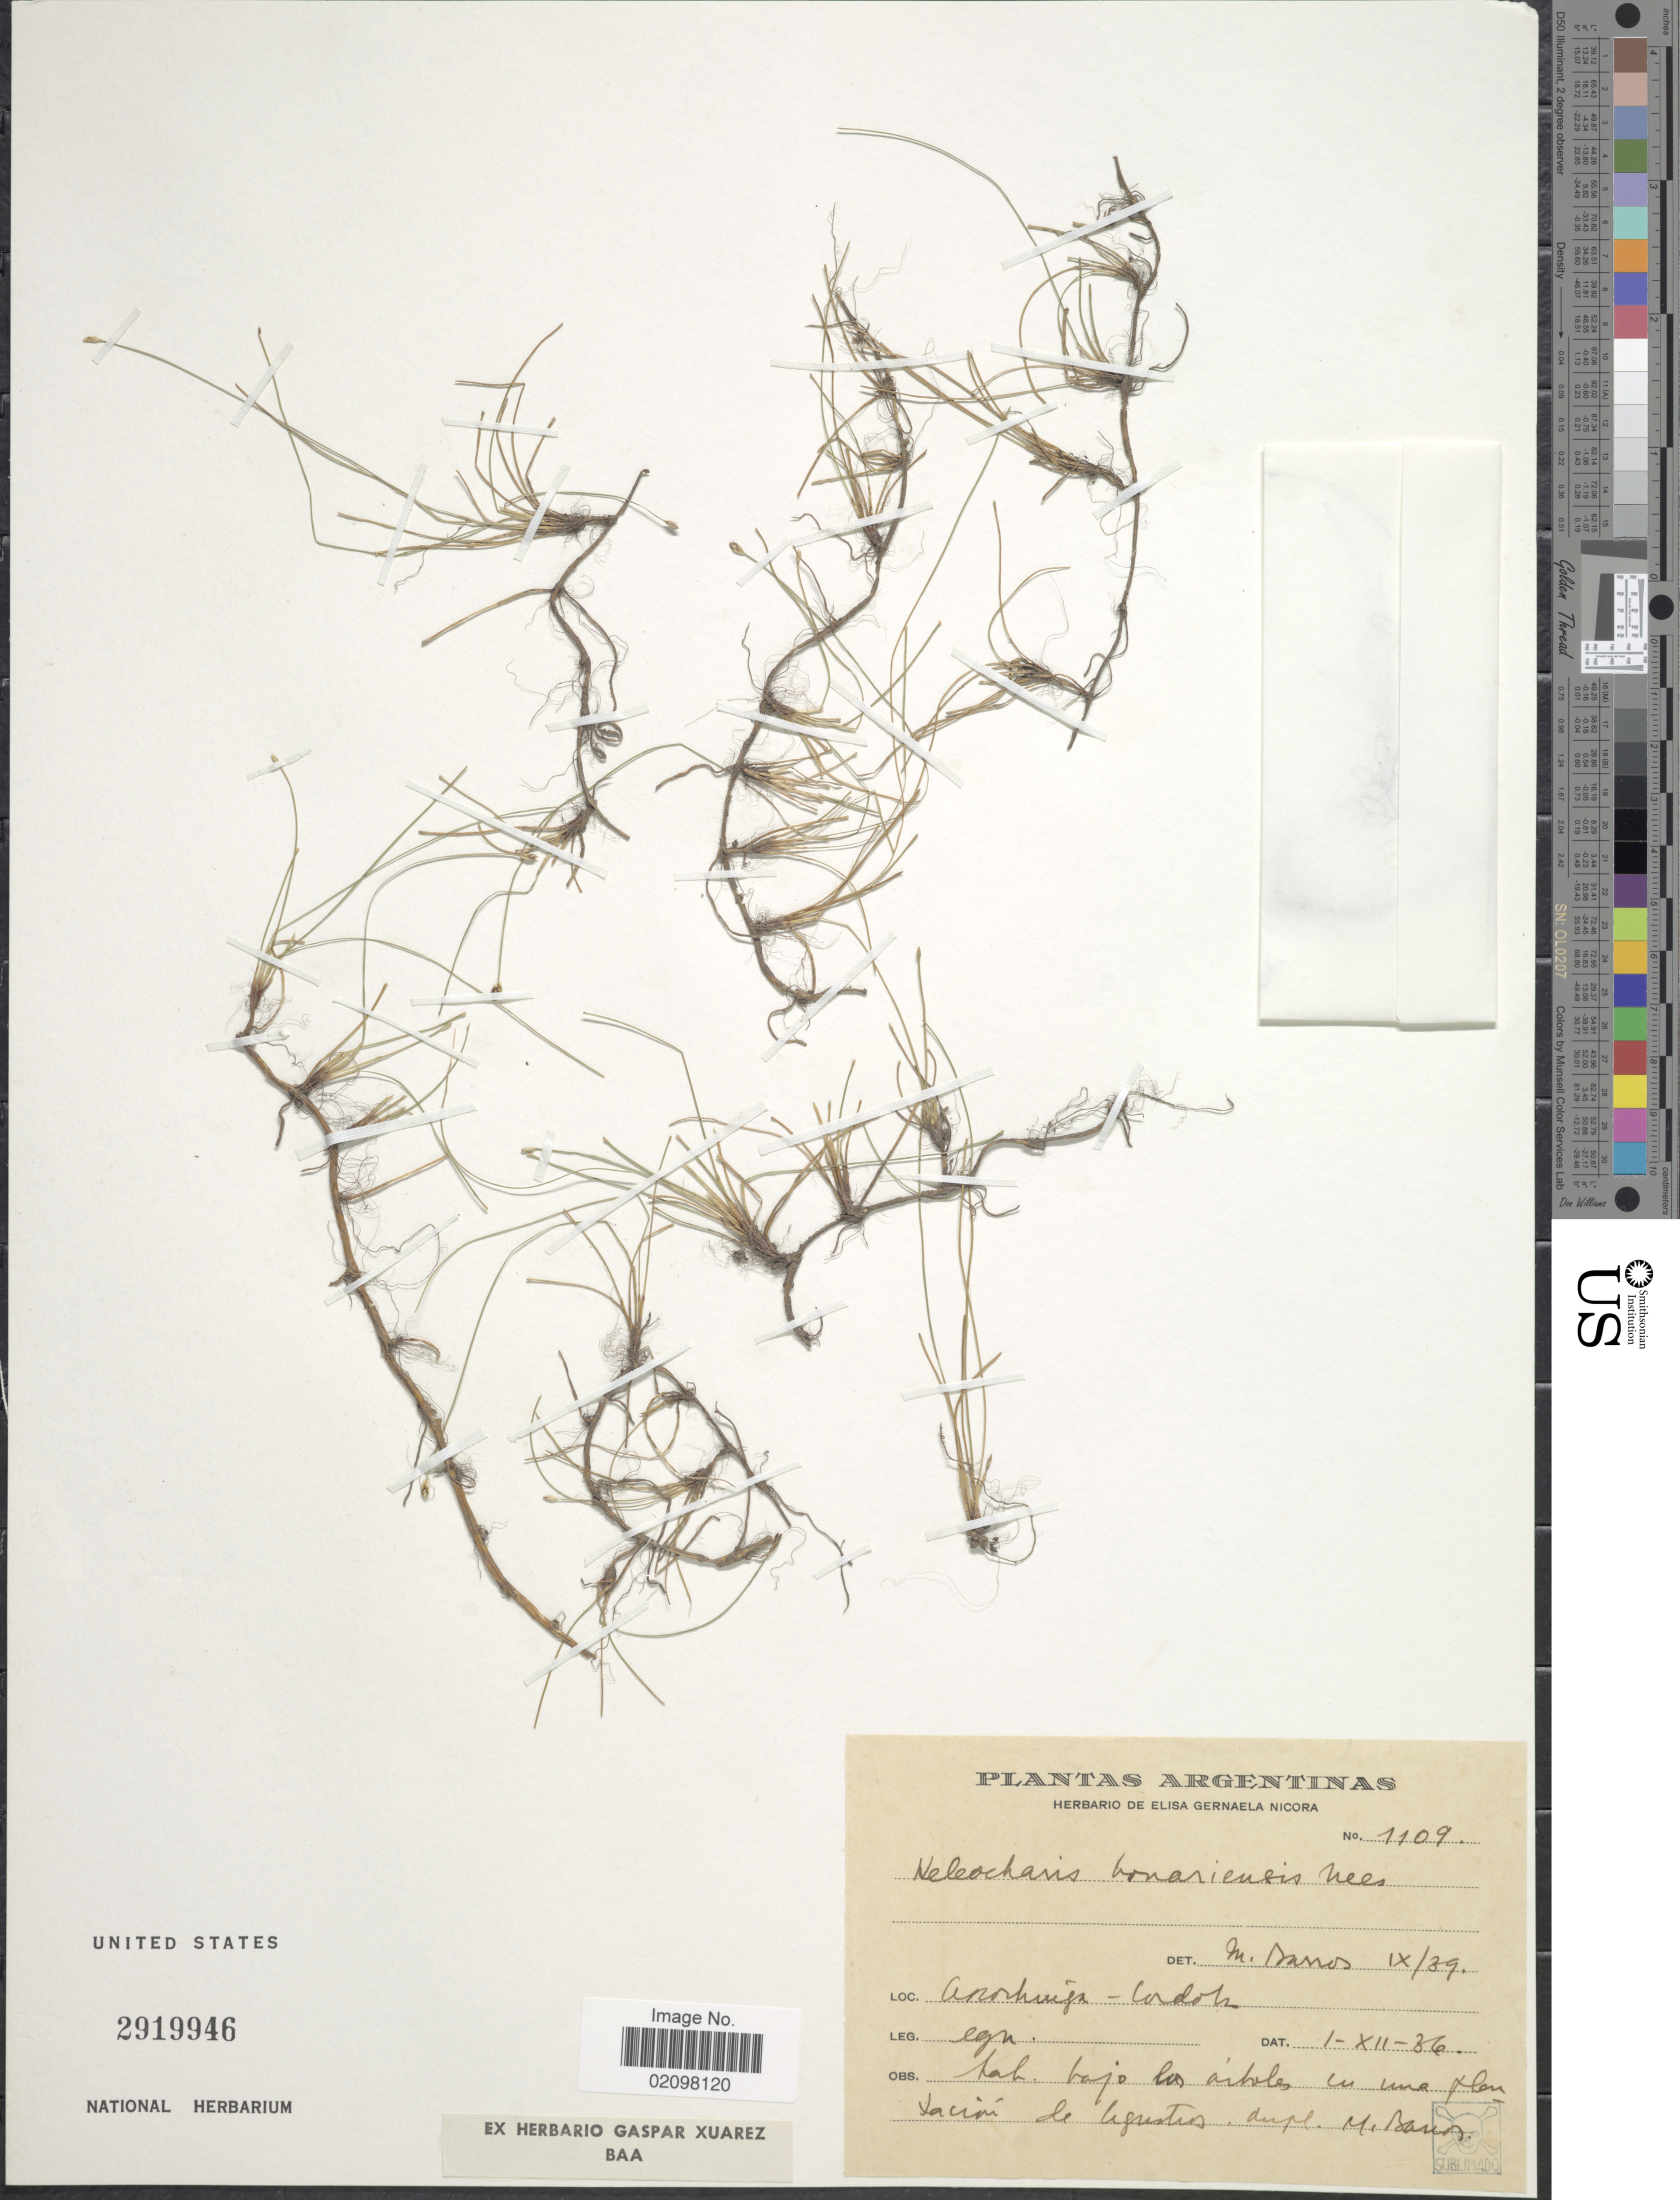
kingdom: Plantae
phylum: Tracheophyta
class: Liliopsida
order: Poales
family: Cyperaceae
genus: Eleocharis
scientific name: Eleocharis bonariensis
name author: Nees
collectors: E. G. Nicora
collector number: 1109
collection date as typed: Transcribed d/m/y: 1/12/36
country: Argentina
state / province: Cordoba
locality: Anorhuija - Cordoba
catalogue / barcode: US 2919946